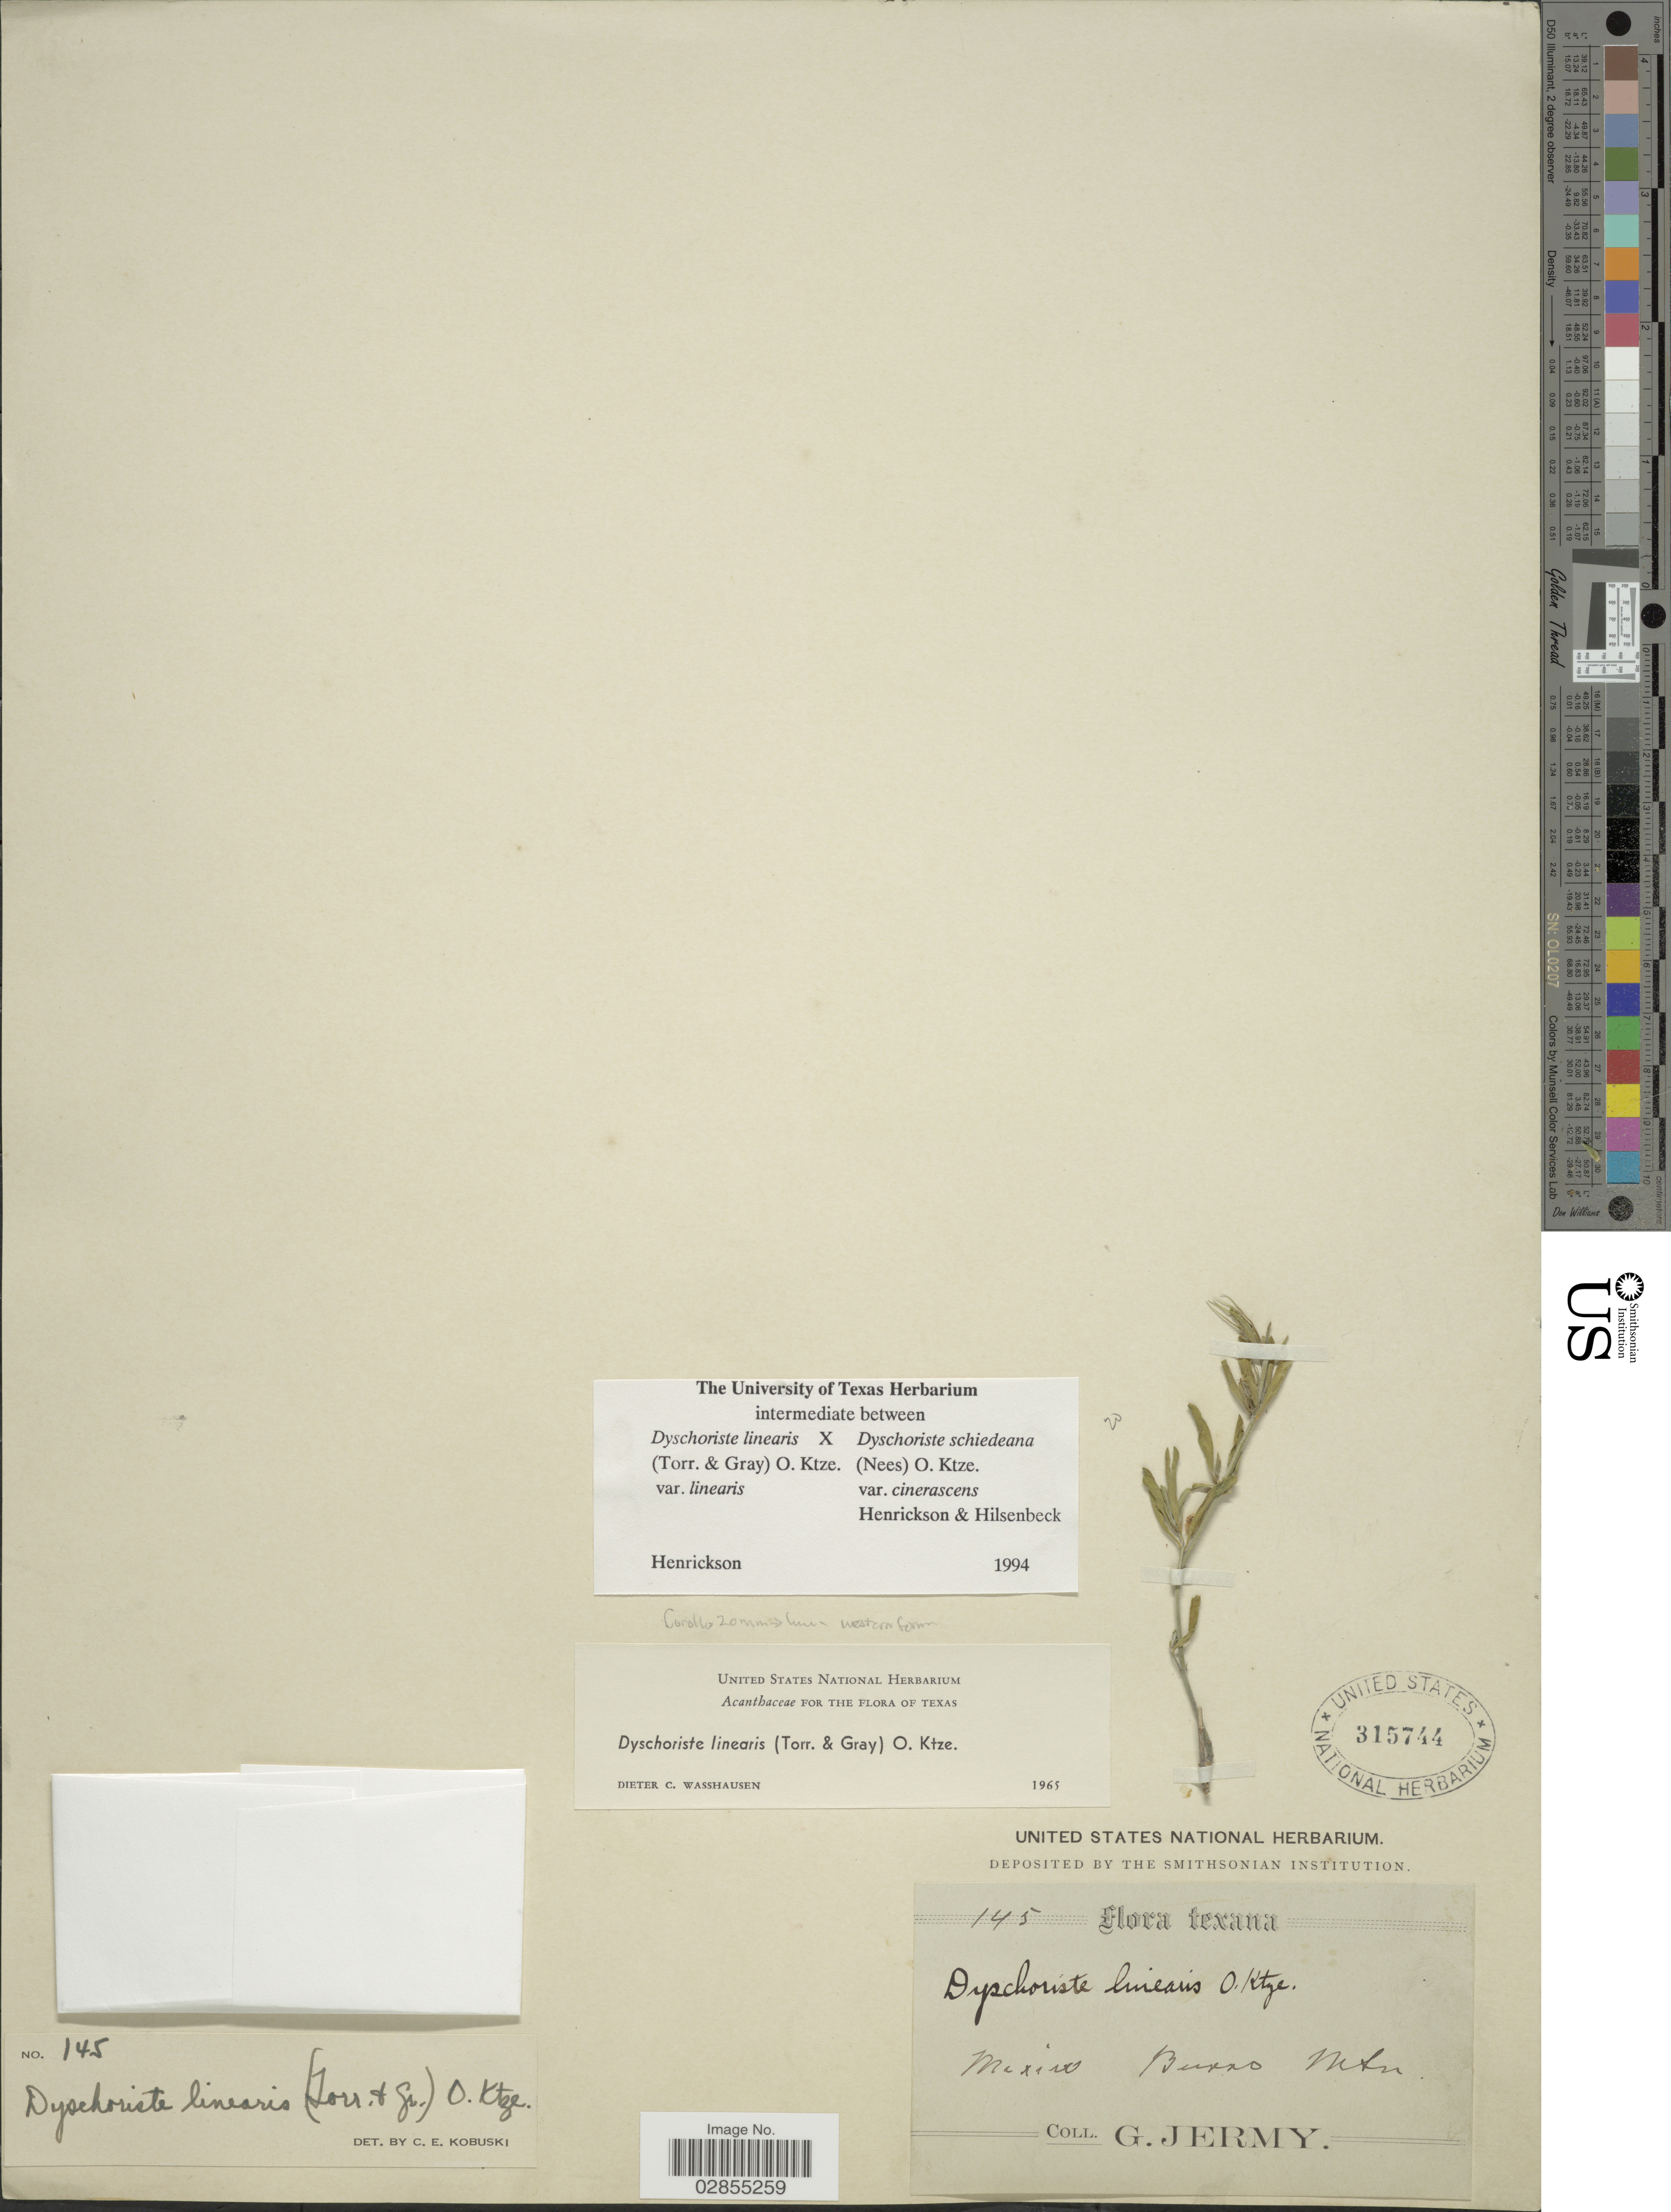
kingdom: Plantae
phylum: Tracheophyta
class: Magnoliopsida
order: Lamiales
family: Acanthaceae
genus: Dyschoriste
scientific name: Dyschoriste linearis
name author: (Torr. & A. Gray) Kuntze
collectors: G. Jermy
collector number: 145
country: Mexico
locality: Burro Mtn.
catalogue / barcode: US 315744